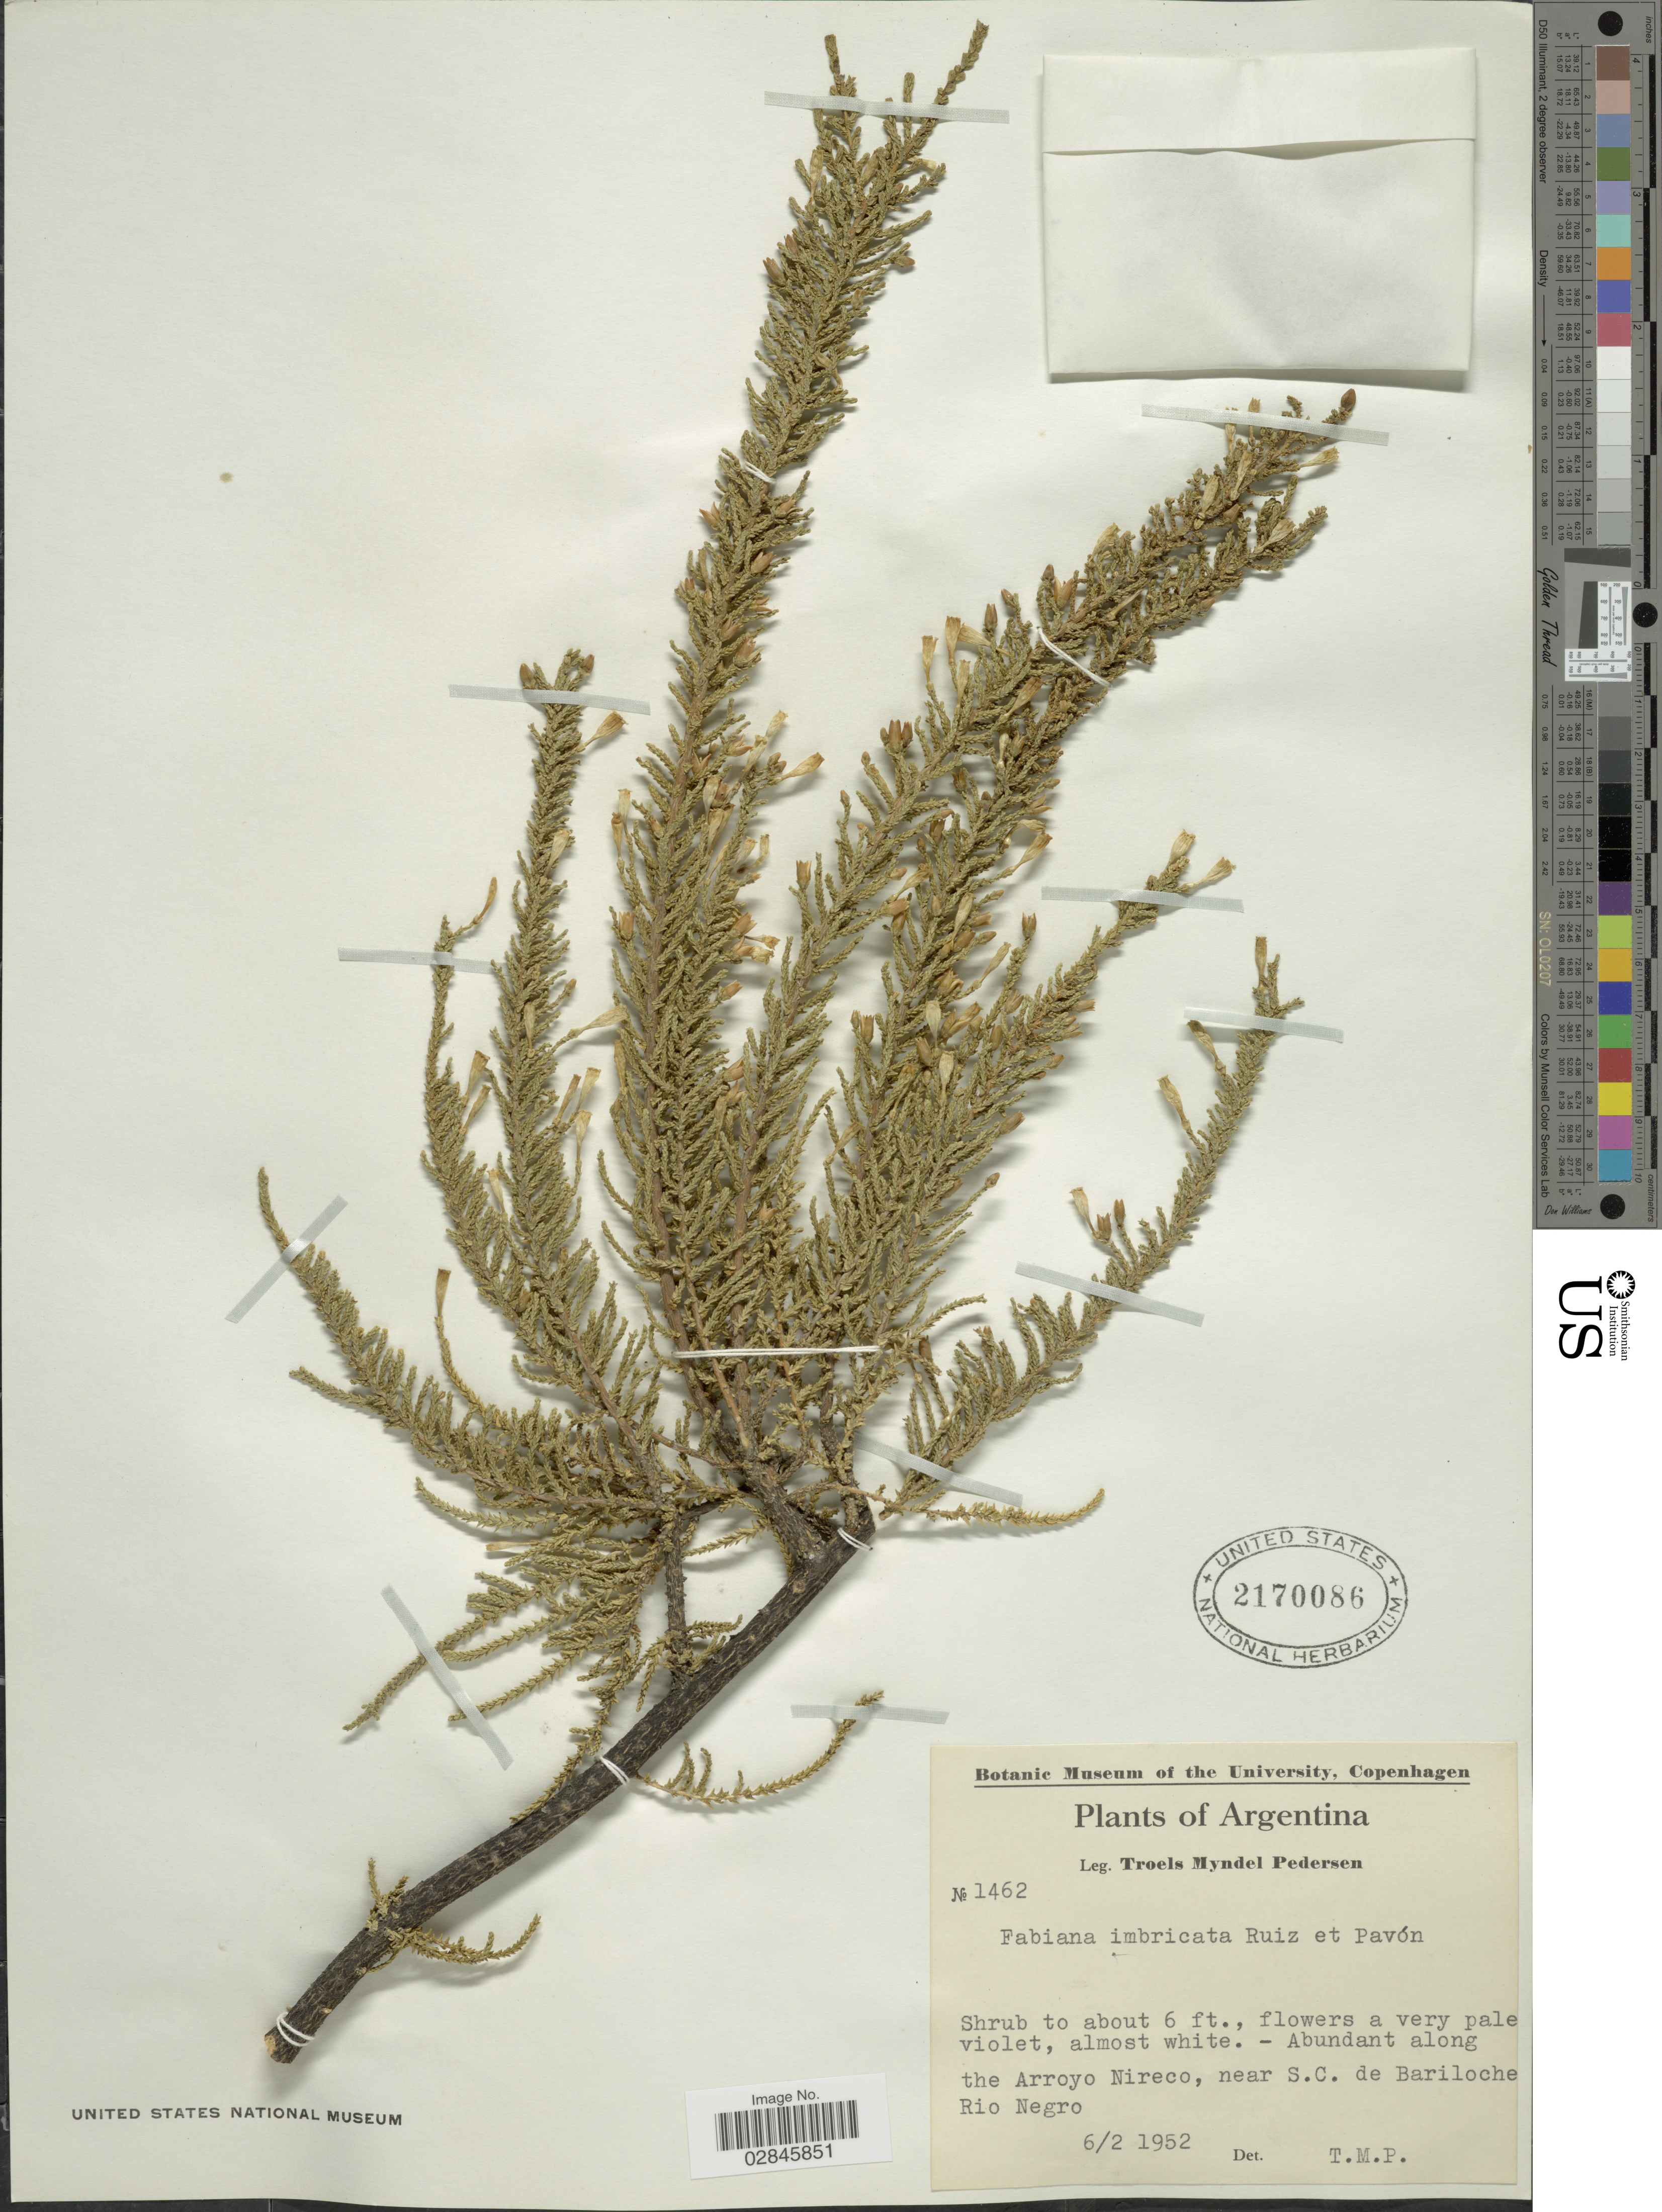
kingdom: Plantae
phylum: Tracheophyta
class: Magnoliopsida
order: Solanales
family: Solanaceae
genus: Fabiana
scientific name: Fabiana imbricata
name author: Ruiz & Pav.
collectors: T. Pederson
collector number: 1462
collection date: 1952-02-06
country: Argentina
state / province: Rio Negro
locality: Abundant along the Arroyo Nireco, near S.C. de Bariloche Rio Negro.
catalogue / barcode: US 2170086